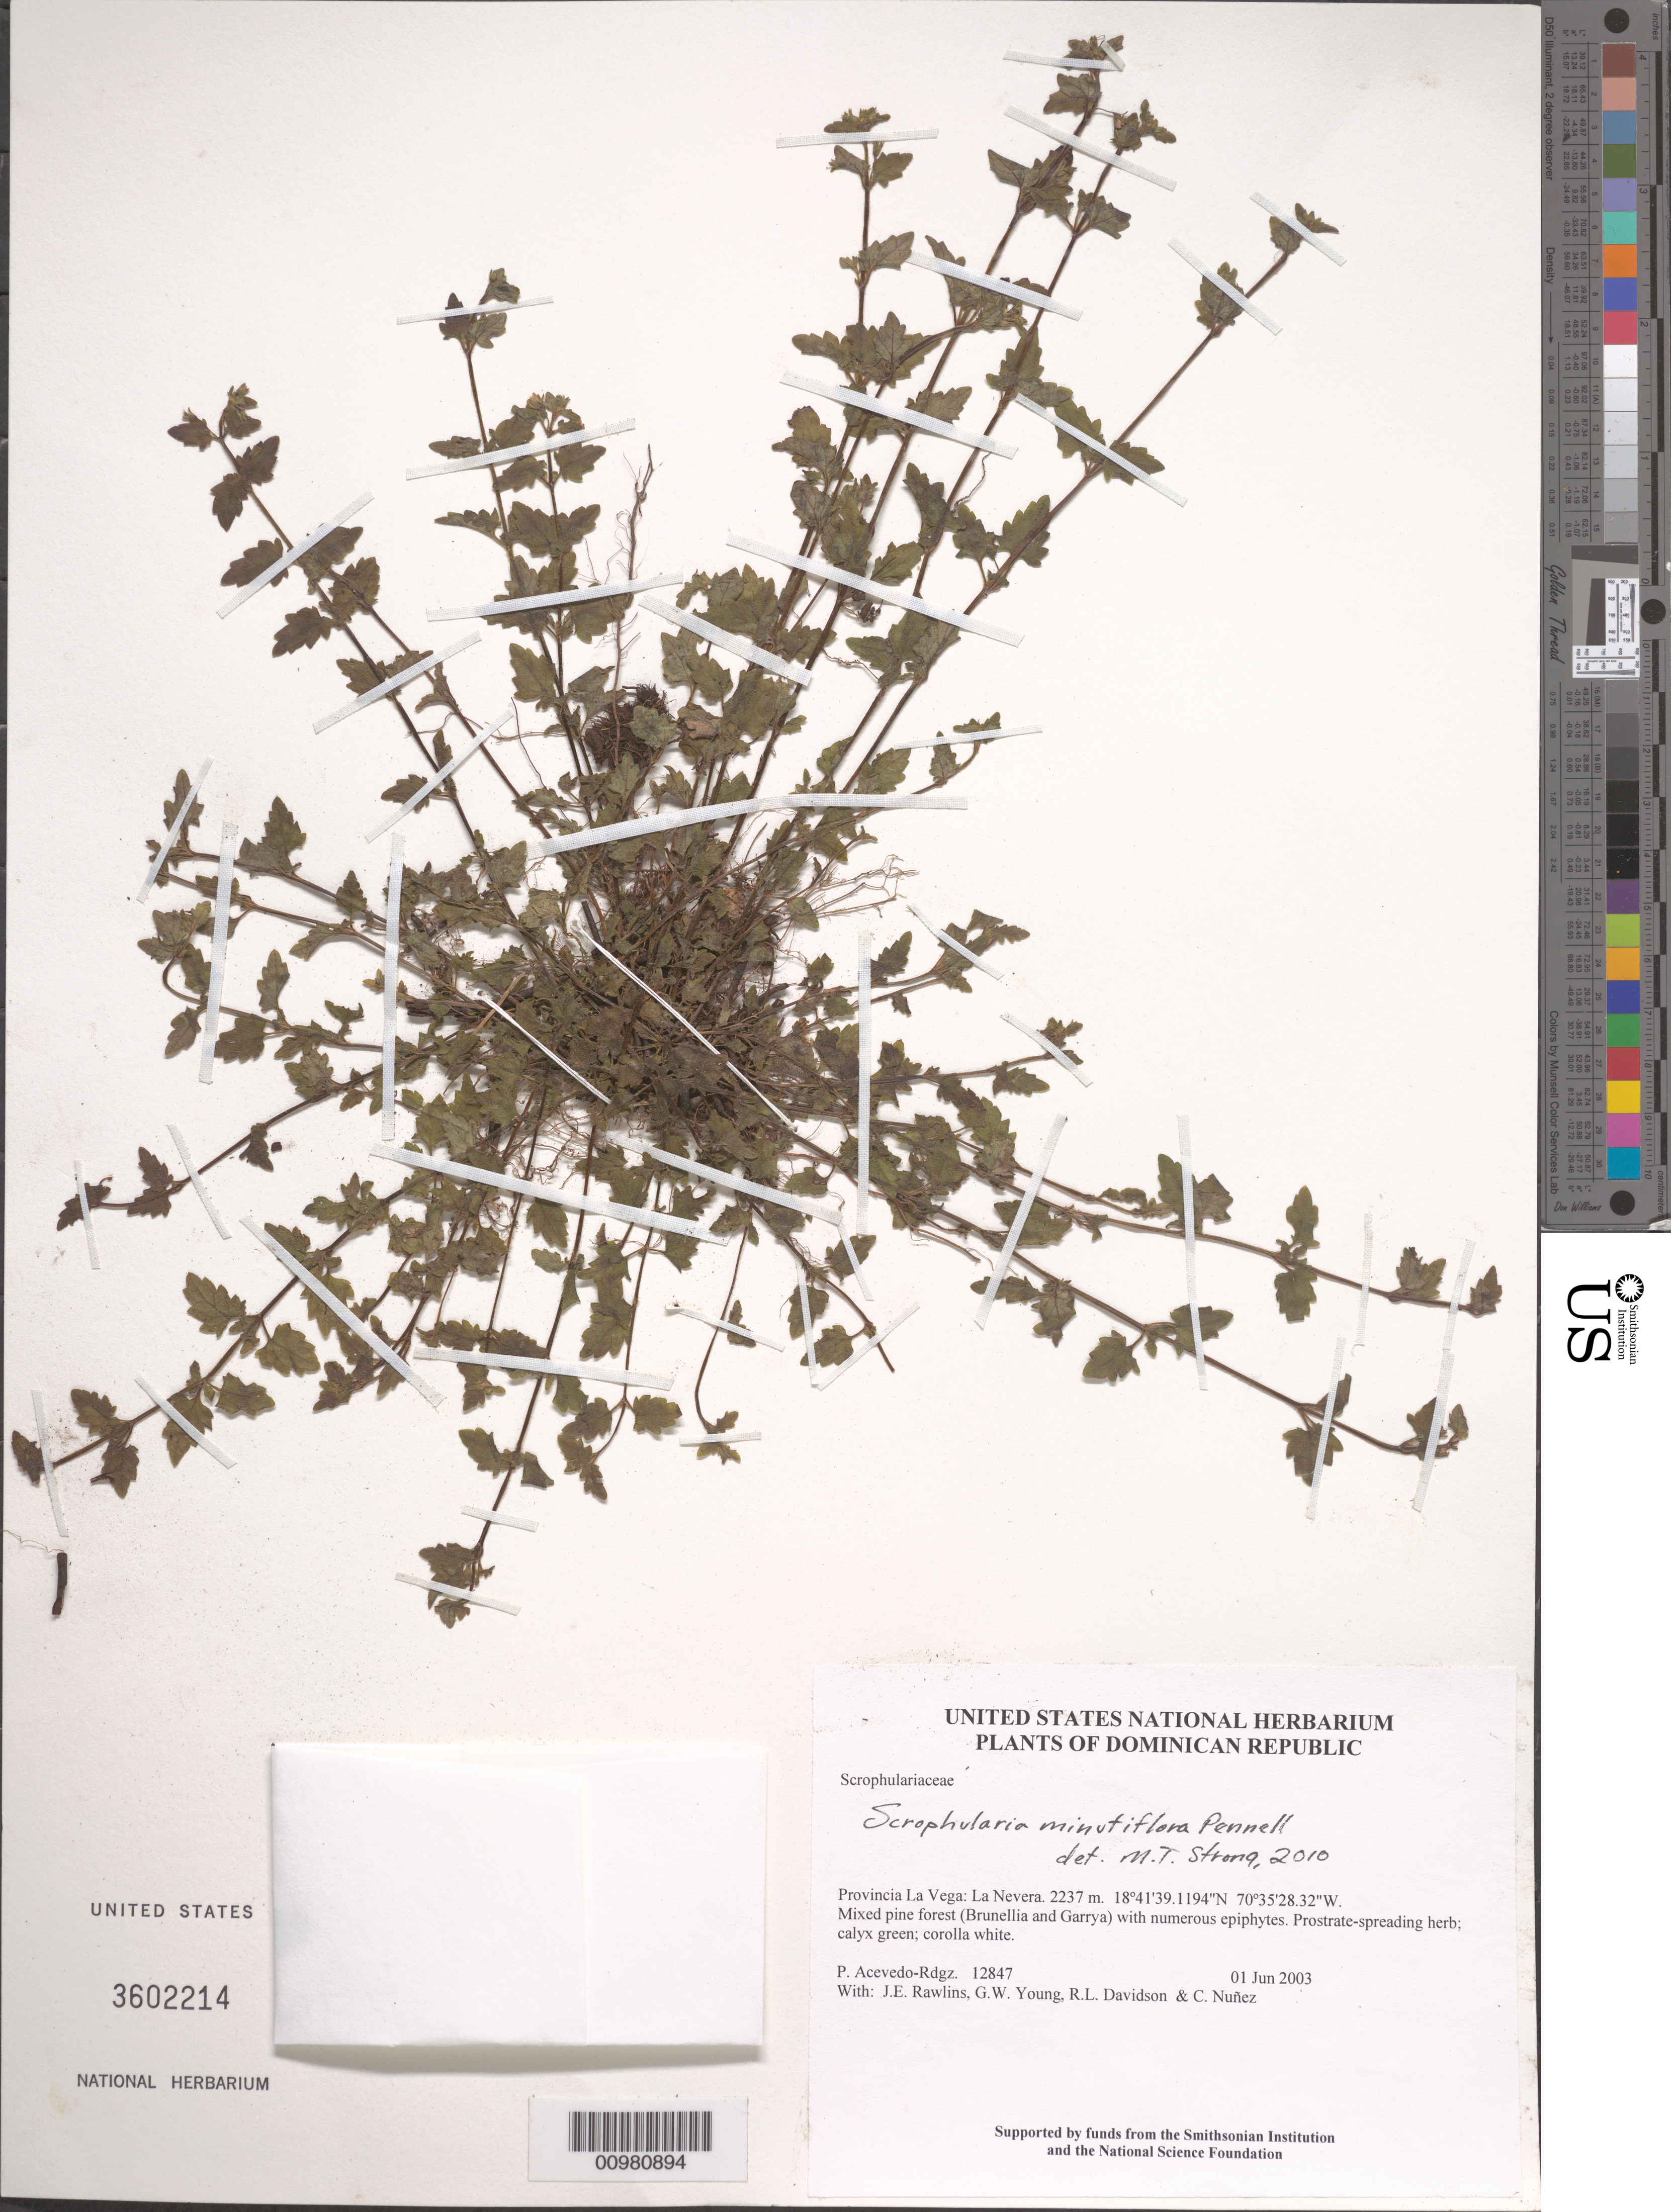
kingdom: Plantae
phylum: Tracheophyta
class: Magnoliopsida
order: Lamiales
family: Scrophulariaceae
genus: Scrophularia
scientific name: Scrophularia minutiflora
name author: Pennell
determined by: Strong, M. T., (US), Smithsonian Institution - National Museum of Natural History (UNITED STATES)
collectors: P. Acevedo-Rodr., J. Rawlins, G. Young, R. Davidson & C. Nunez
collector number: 12847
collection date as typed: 01 Jun 2003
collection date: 2003-06-01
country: Dominican Republic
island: Hispaniola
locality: Provincia La Vega: La Nevera.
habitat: Mixed pine forest (Brunellia and Garrya) with numerous epiphytes.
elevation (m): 2237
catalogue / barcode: US 3602214